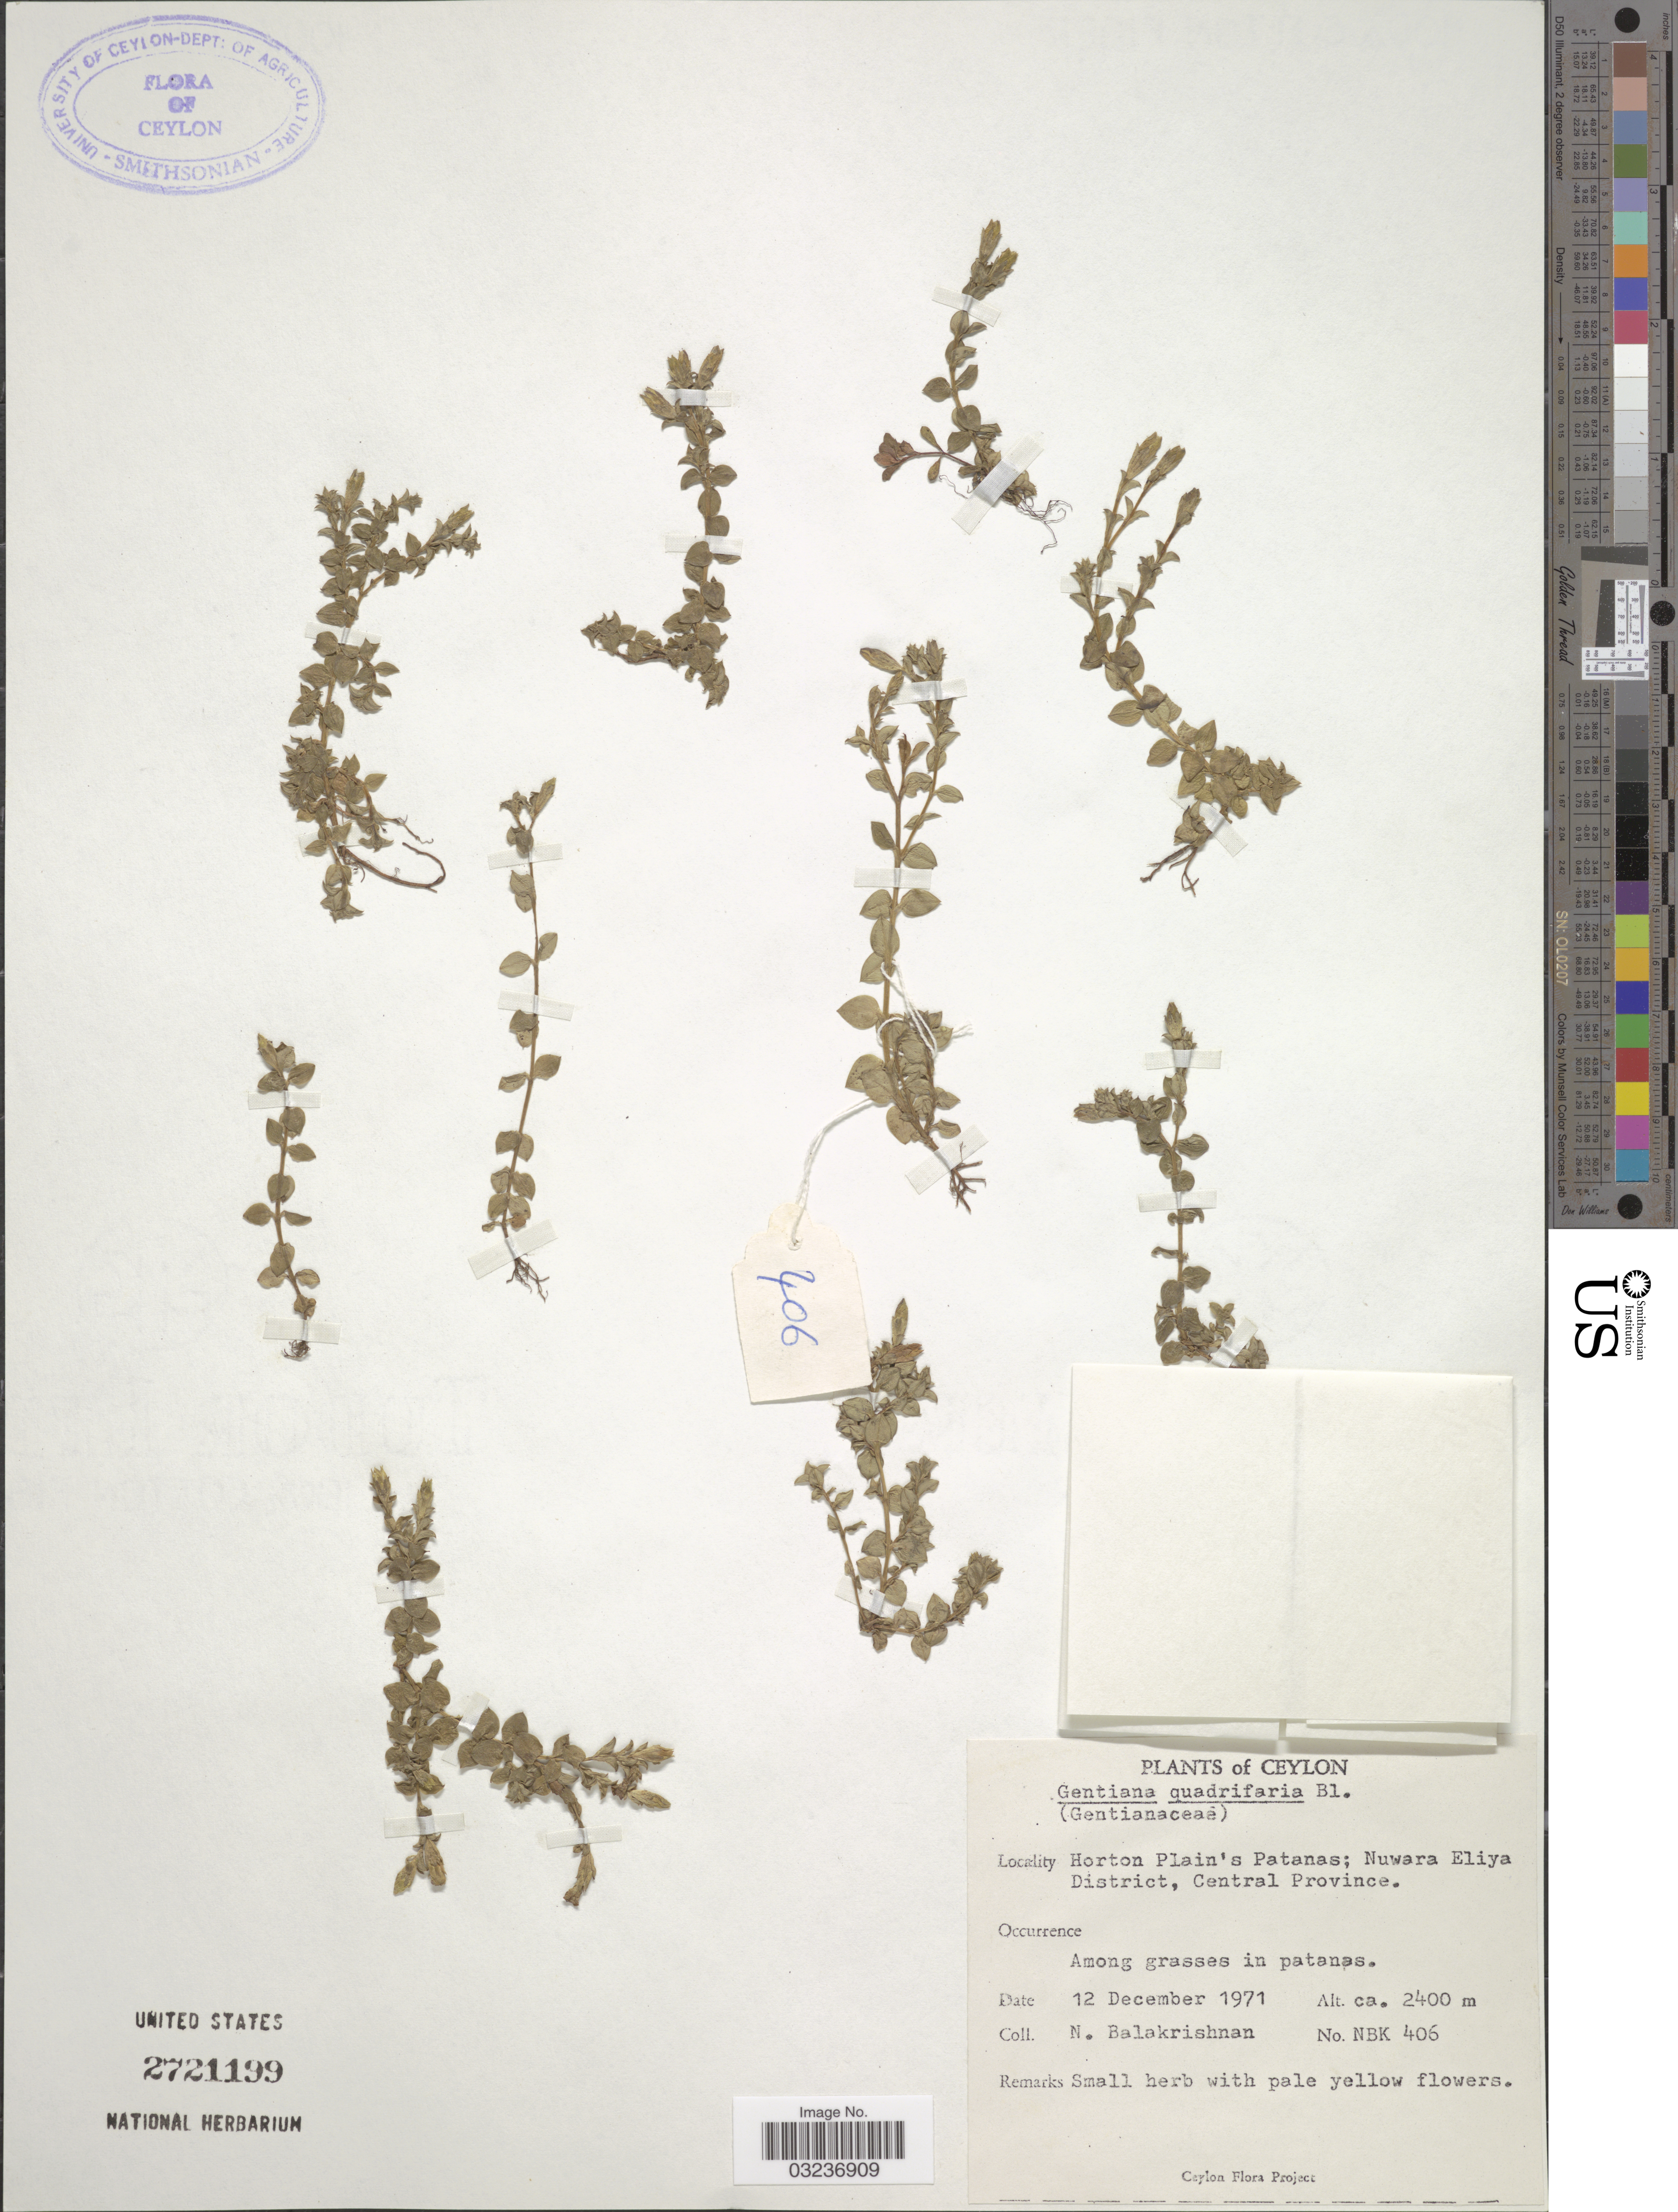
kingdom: Plantae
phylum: Tracheophyta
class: Magnoliopsida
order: Gentianales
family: Gentianaceae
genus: Gentiana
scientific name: Gentiana quadrifaria var. zeylanica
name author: (Griseb.) Kusn.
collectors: N. Balakrishnan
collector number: NBK 406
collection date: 1971-12-12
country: Sri Lanka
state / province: Central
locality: Ceylon, Horton Plain's Patanas; Nuwara Eliya District, Central Province.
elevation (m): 2400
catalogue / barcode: US 2721199